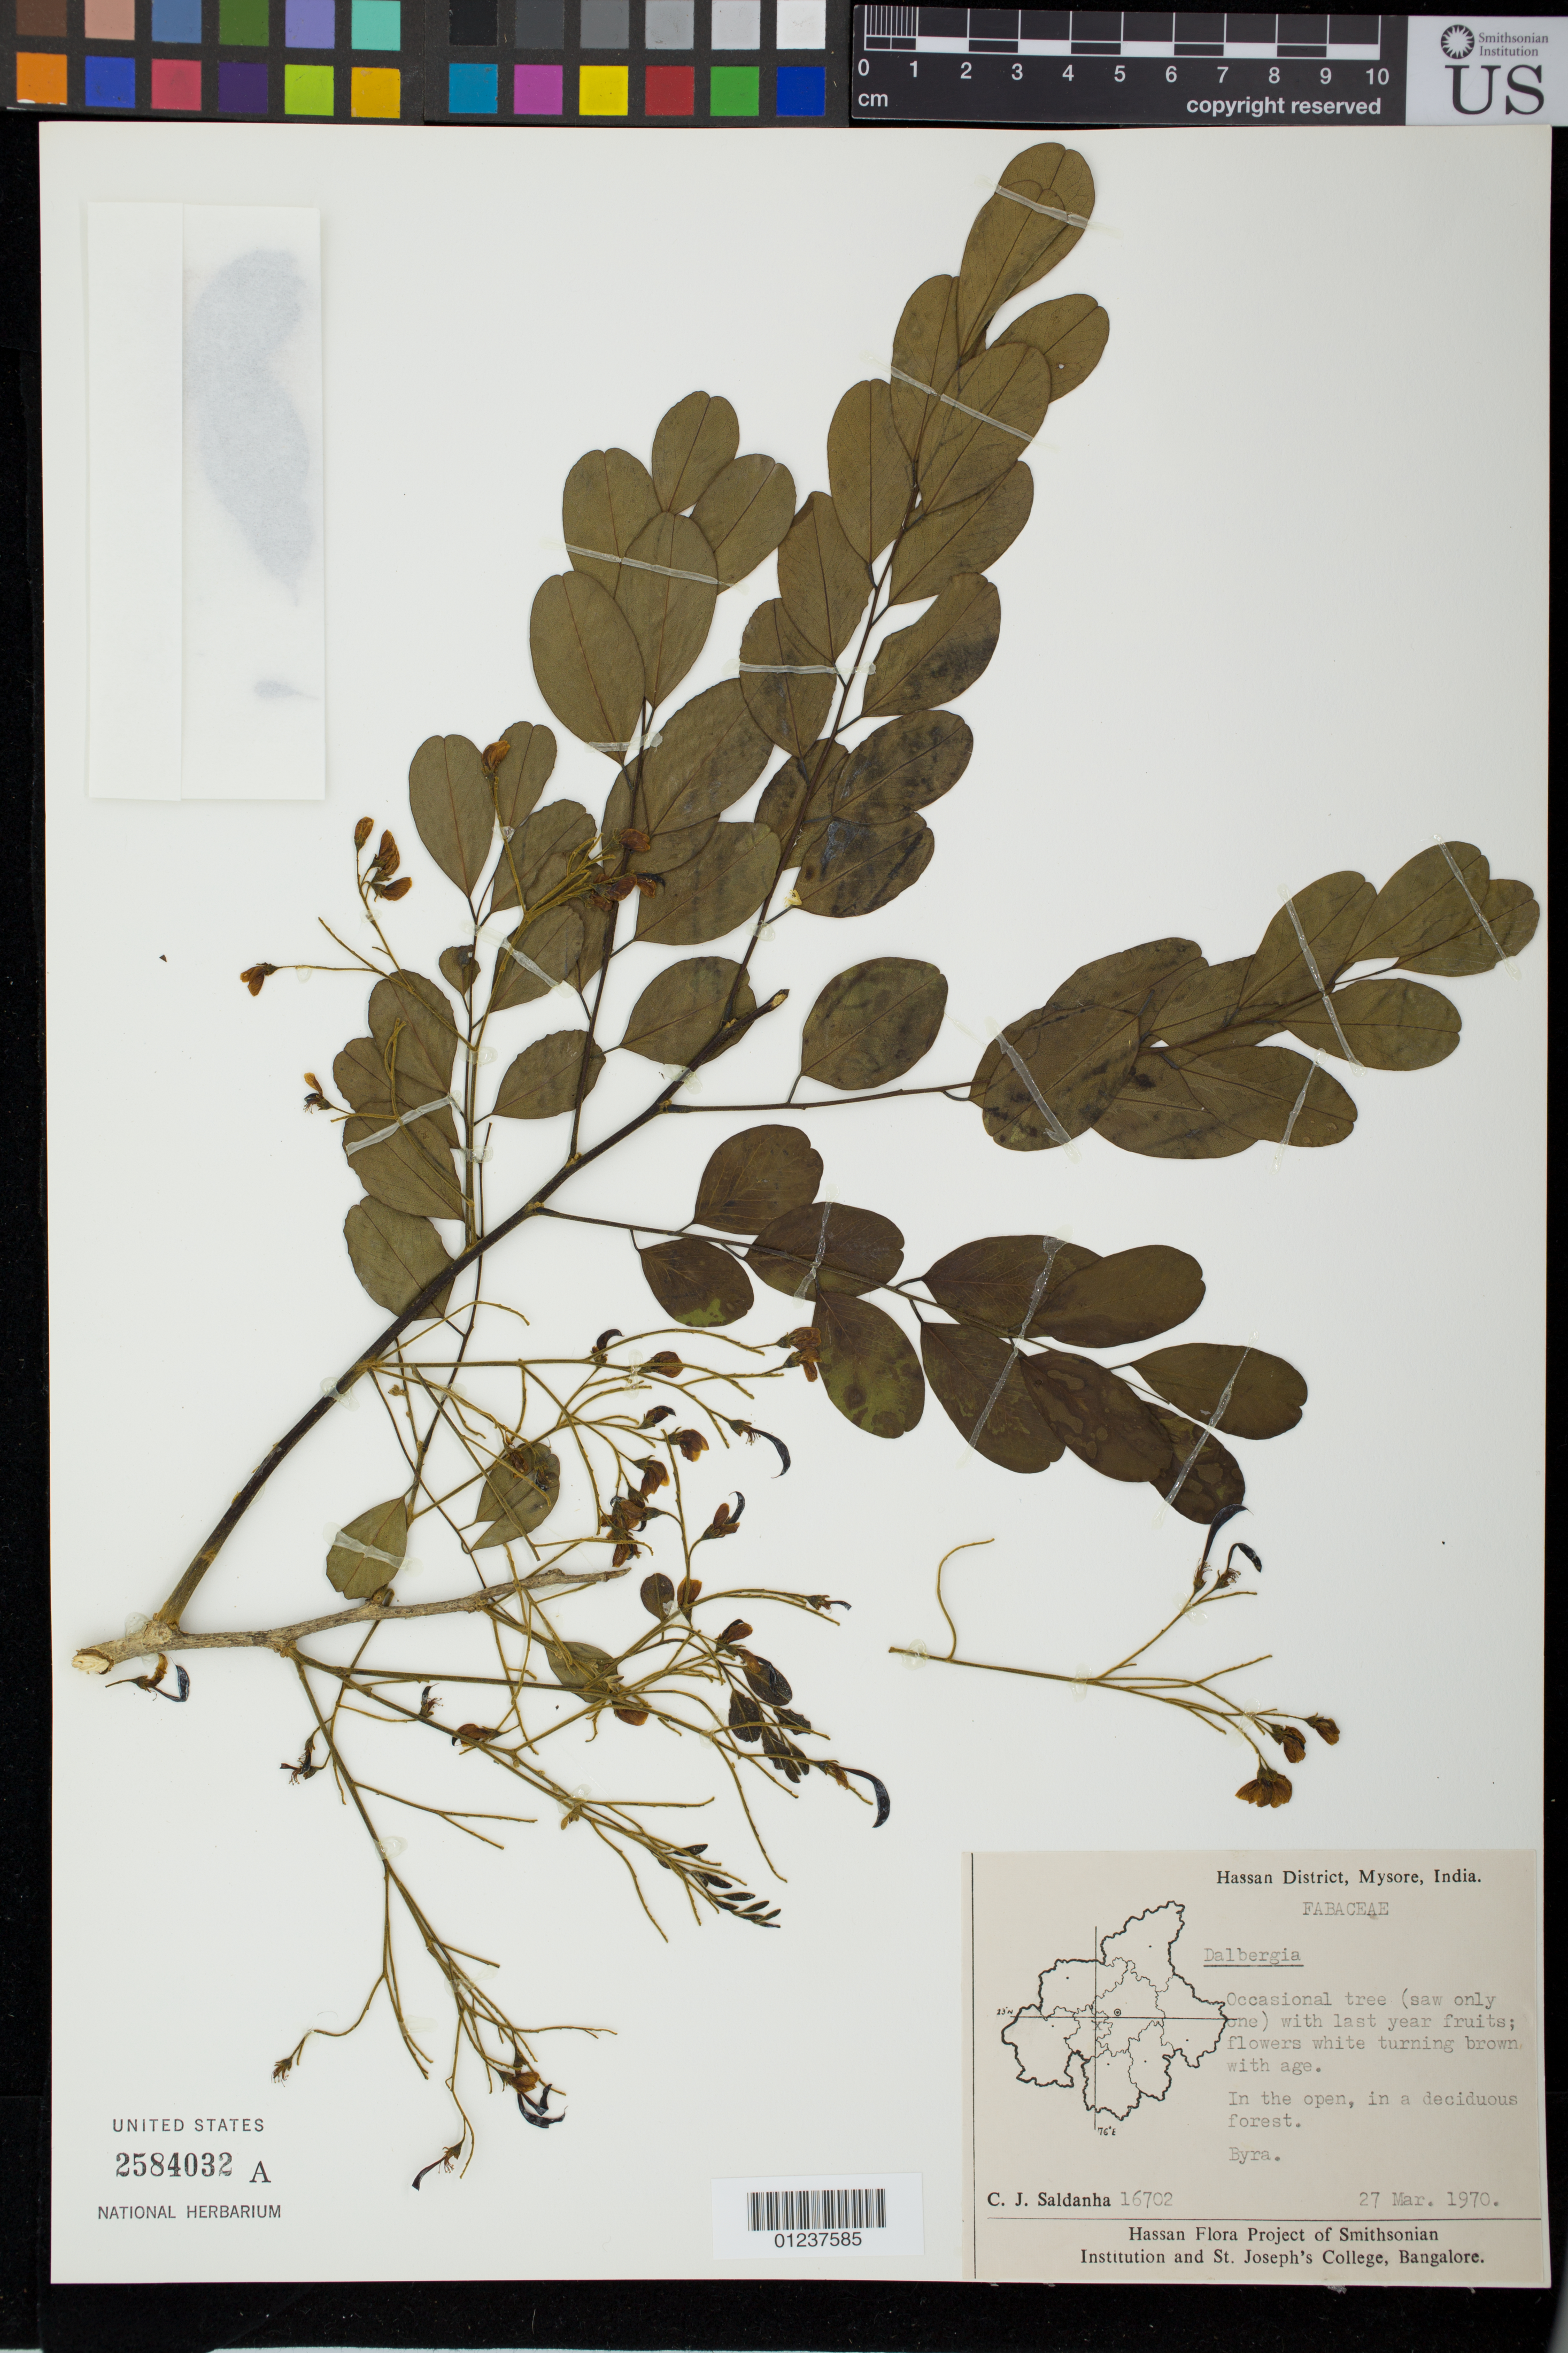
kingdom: Plantae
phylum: Tracheophyta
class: Magnoliopsida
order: Fabales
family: Fabaceae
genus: Dalbergia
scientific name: Dalbergia sp.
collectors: C. J. Saldanha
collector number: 16702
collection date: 1970-03-27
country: India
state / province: Karnataka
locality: Hassan district. Byra. Mysore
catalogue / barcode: US 2584032A